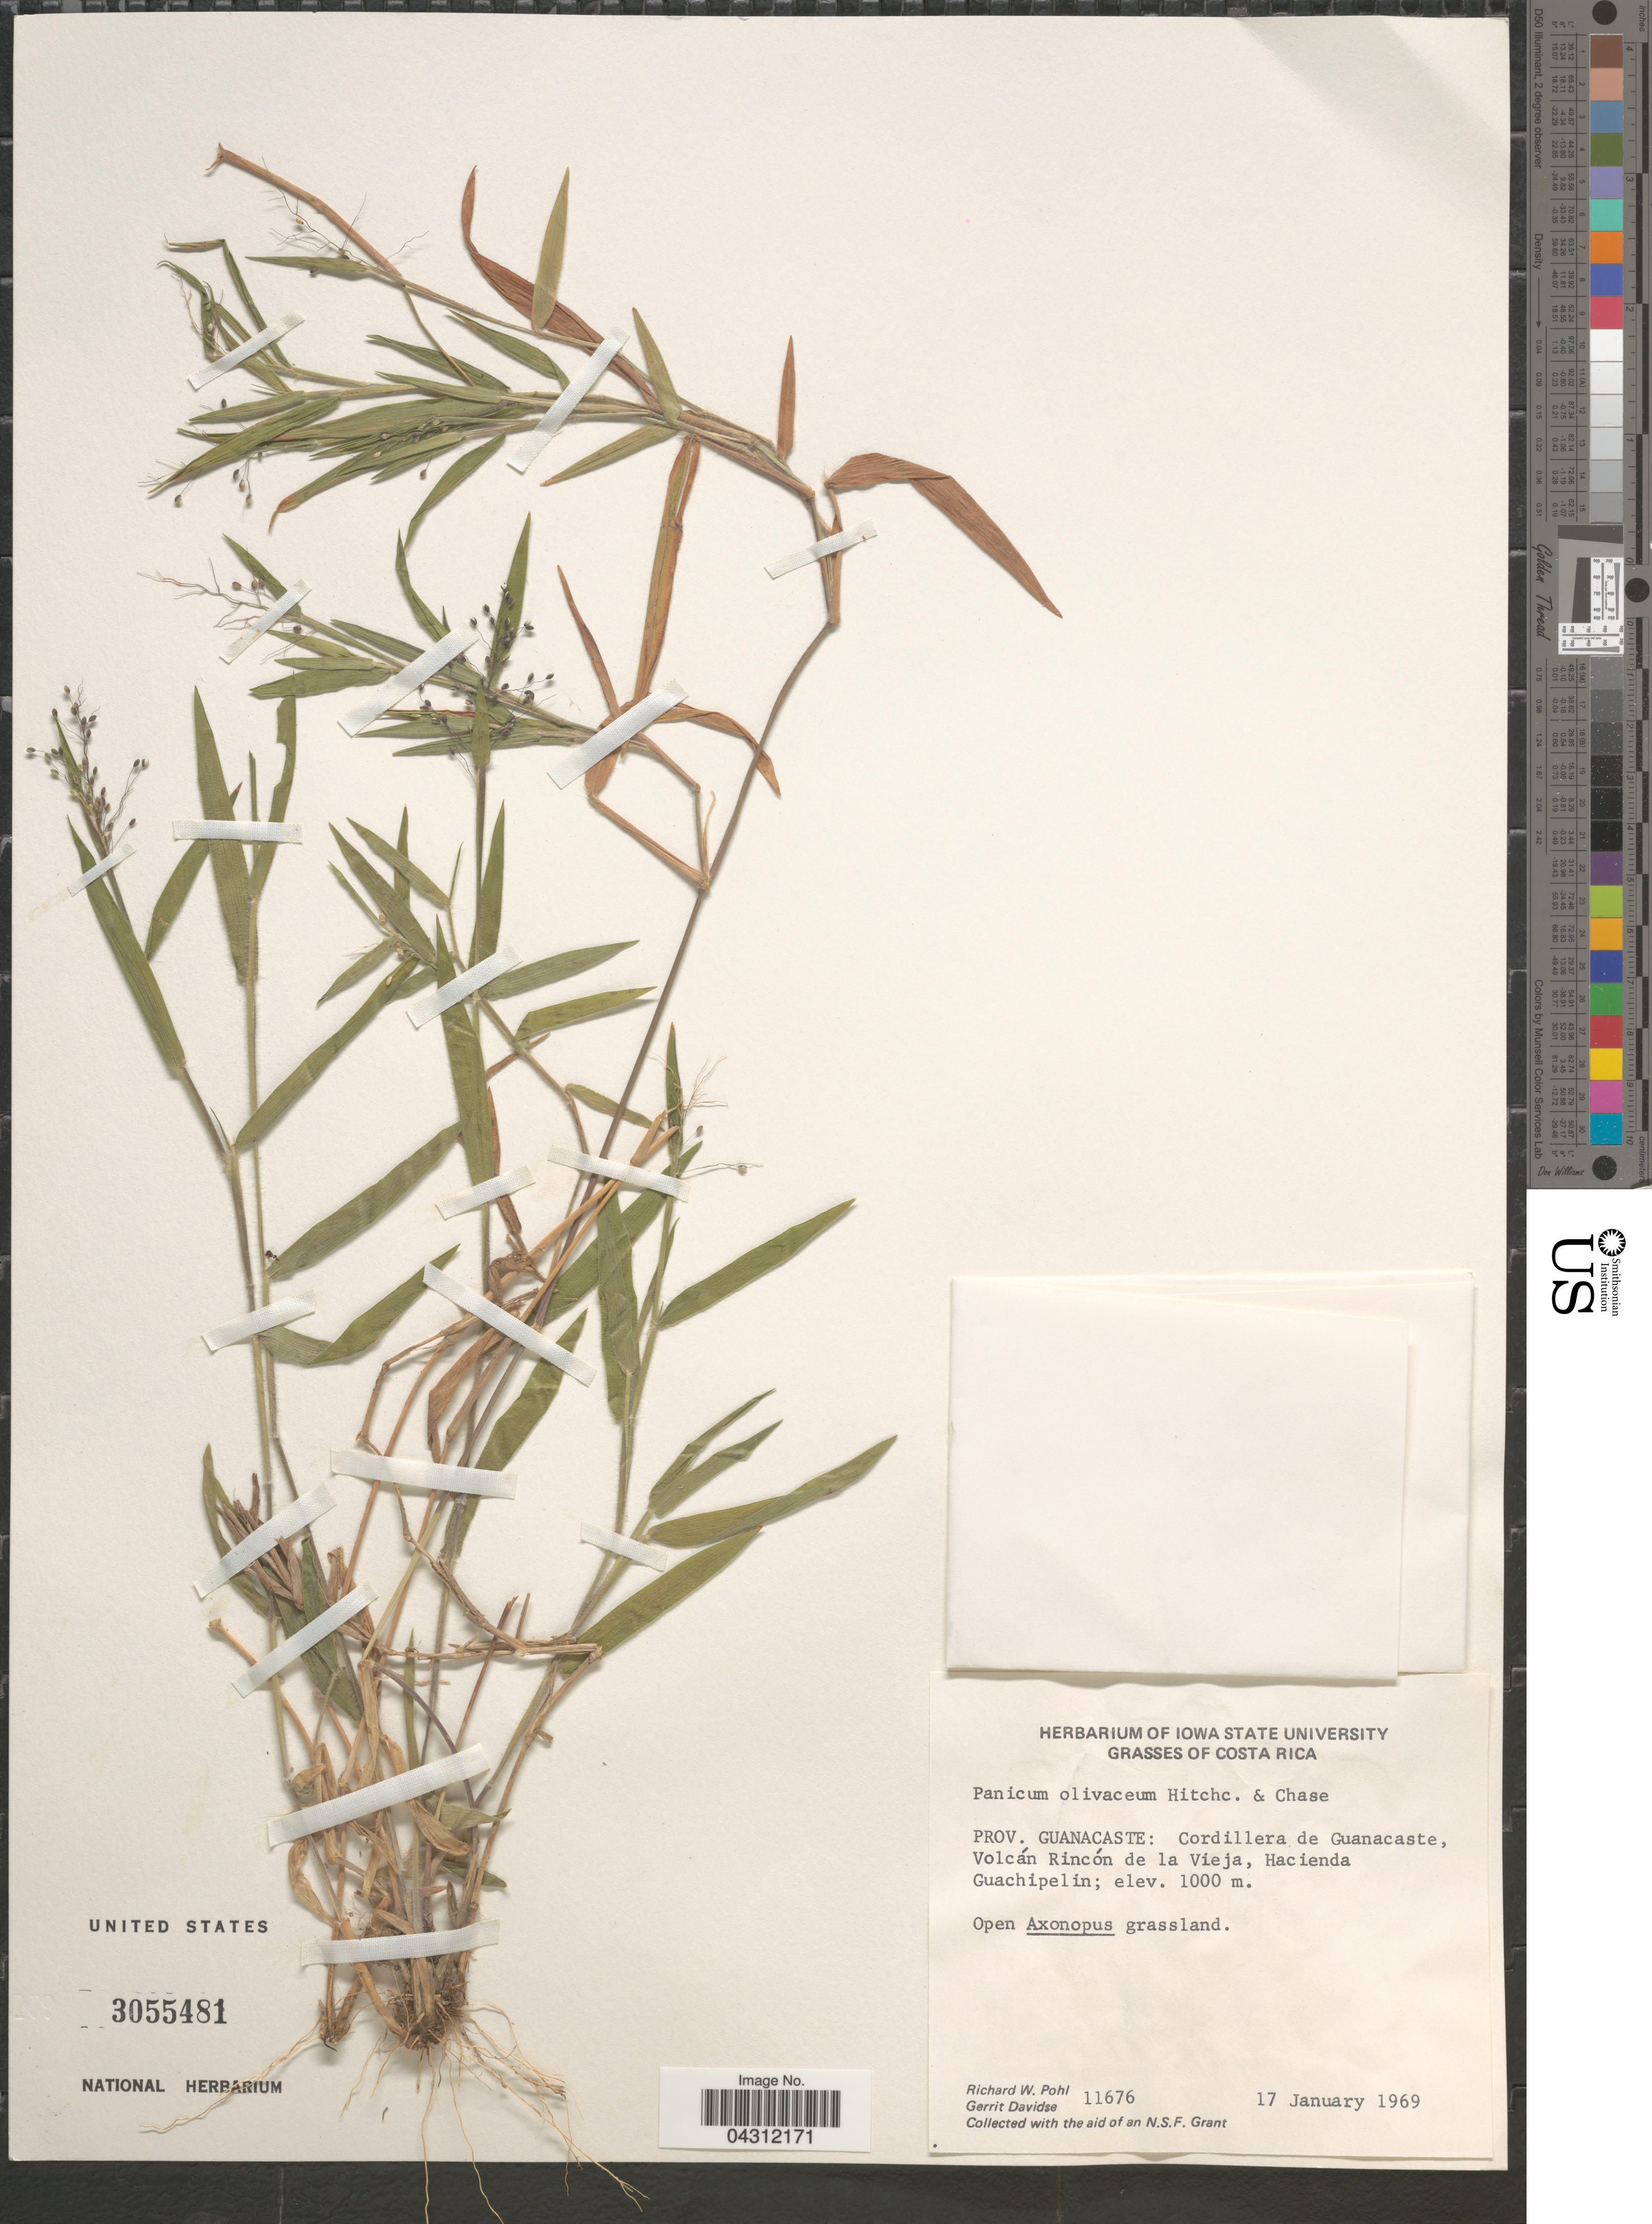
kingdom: Plantae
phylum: Tracheophyta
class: Liliopsida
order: Poales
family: Poaceae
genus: Dichanthelium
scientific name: Dichanthelium acuminatum var. acuminatum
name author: (Sw.) Gould & C.A. Clark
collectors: R. W. Pohl & G. Davidse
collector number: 11676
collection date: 1969-01-17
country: Costa Rica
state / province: Guanacaste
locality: Cordillera de Guanacaste, Volcán Rincón de la Vieja, Hacienda Guachipelin.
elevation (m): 1000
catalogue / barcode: US 3055481